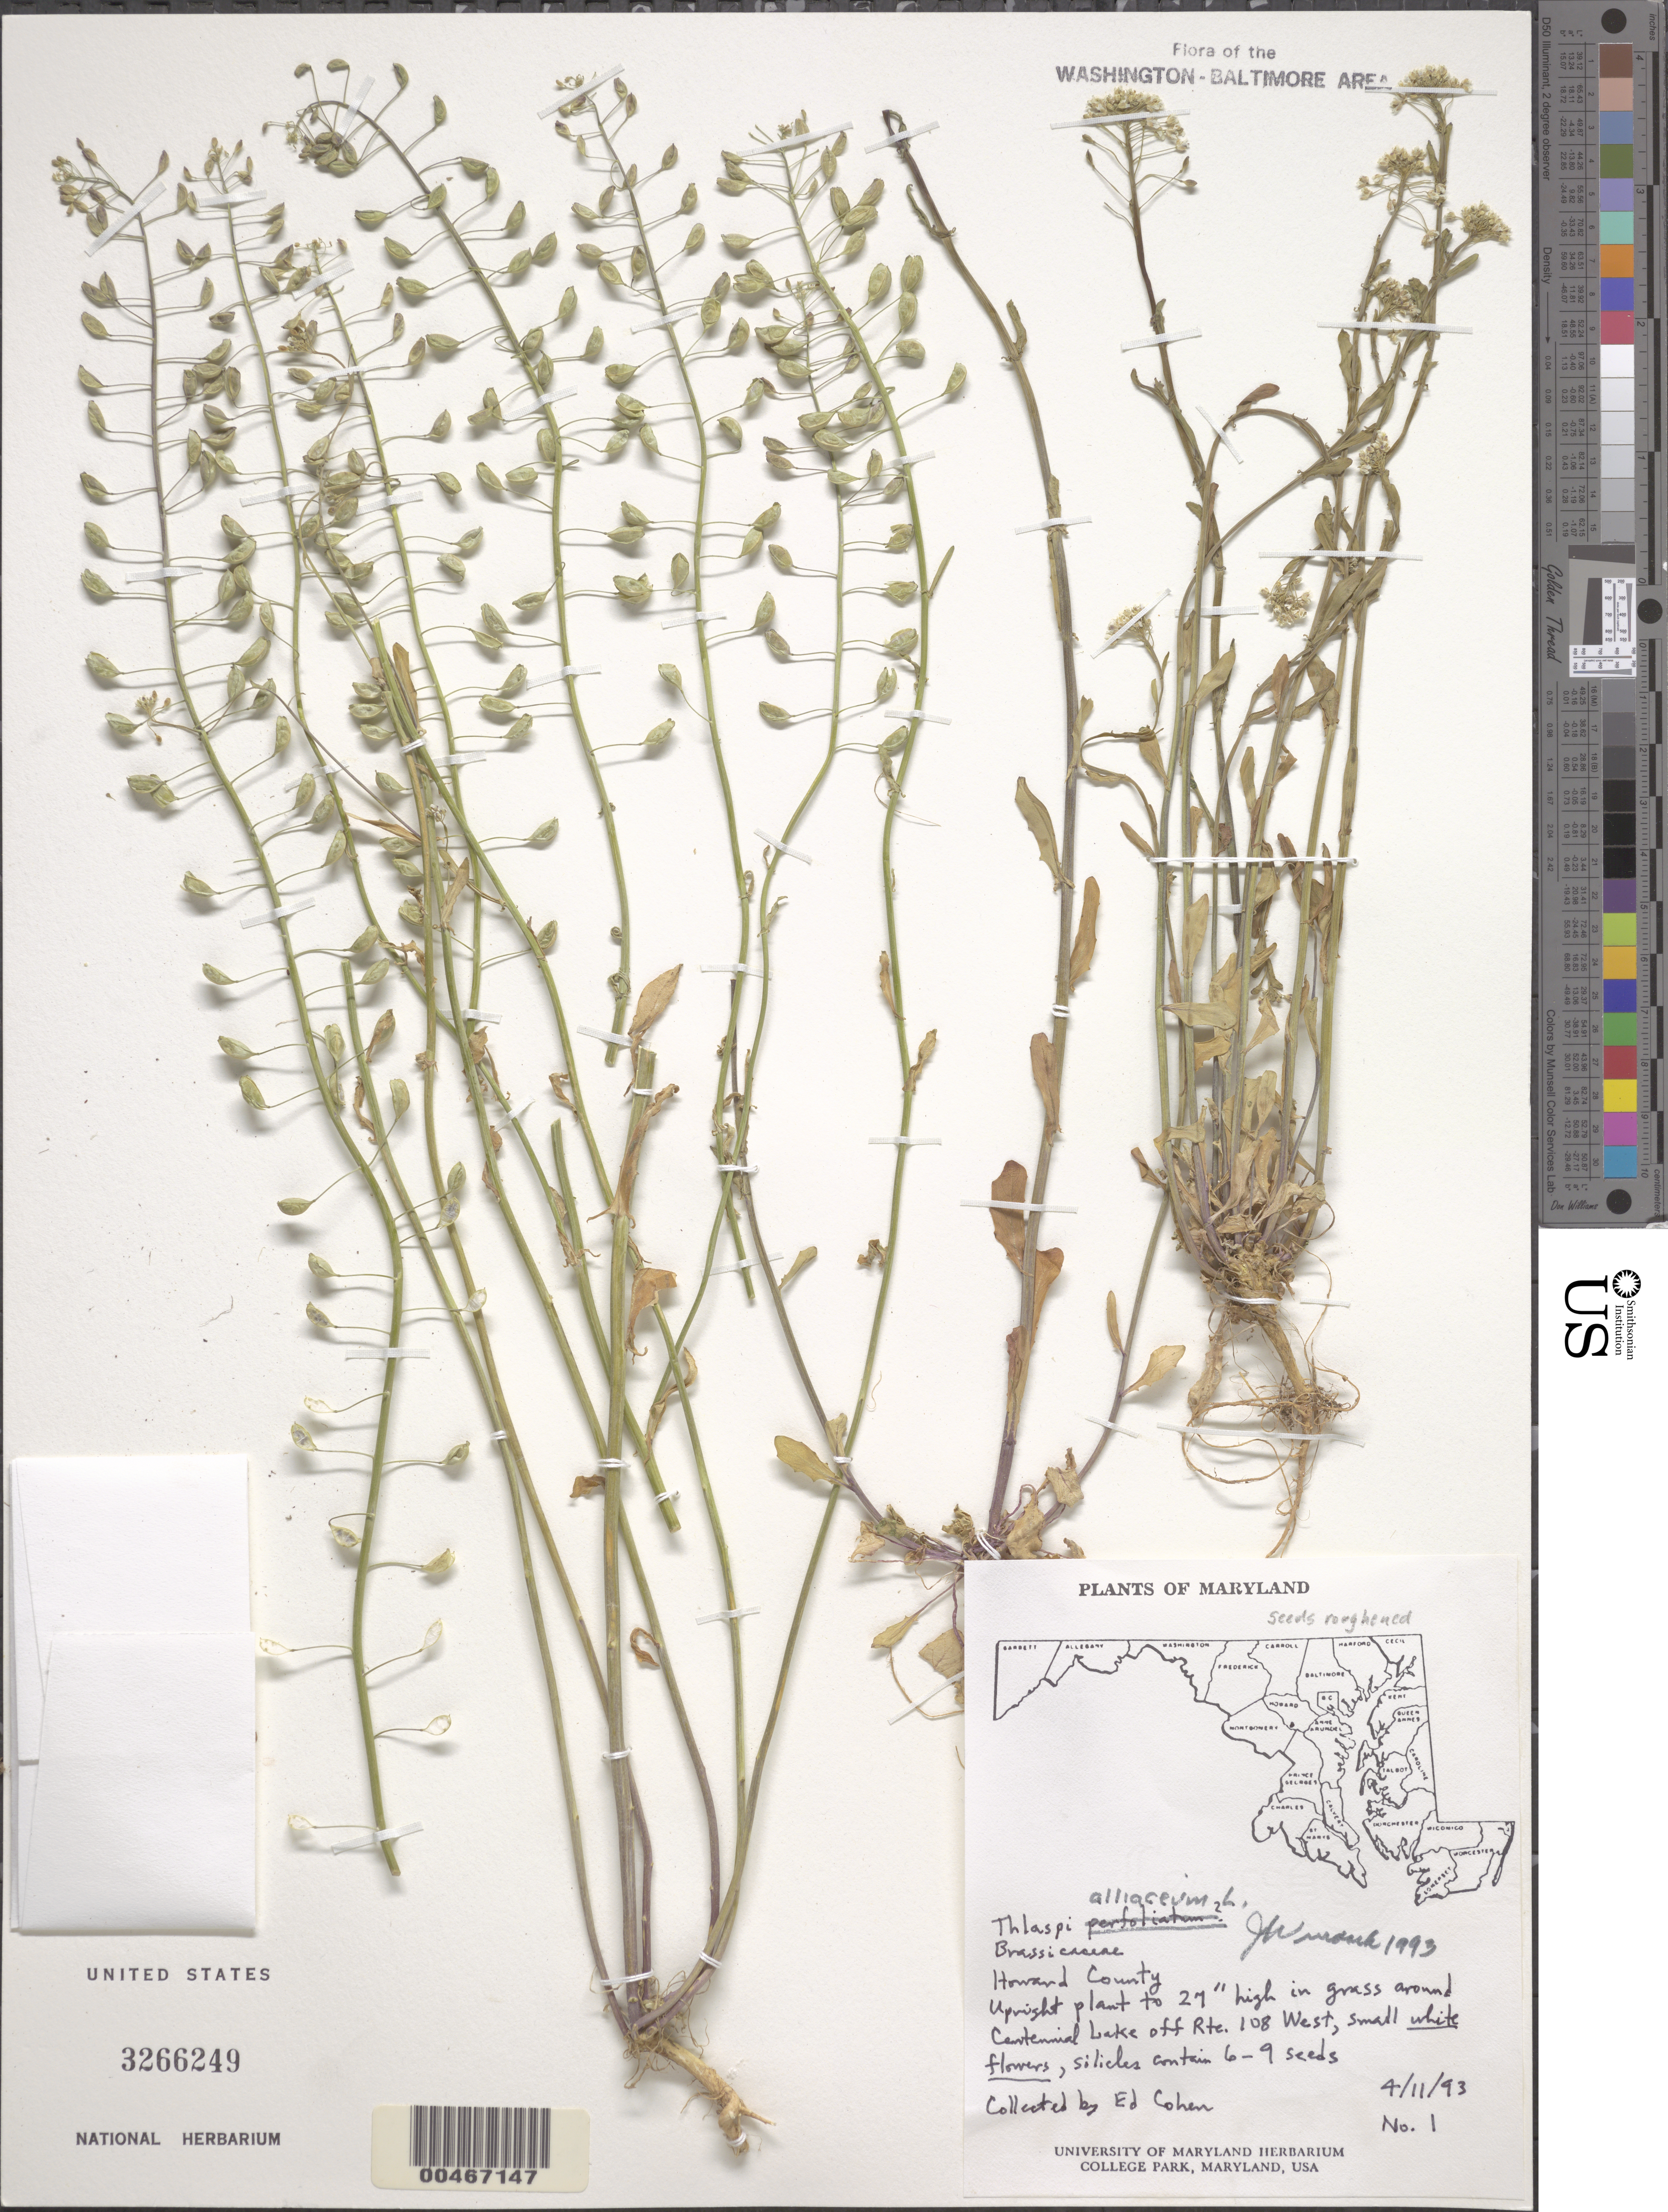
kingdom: Plantae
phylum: Tracheophyta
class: Magnoliopsida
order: Brassicales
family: Brassicaceae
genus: Thlaspi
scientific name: Thlaspi alliaceum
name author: L.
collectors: E. Cohen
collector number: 1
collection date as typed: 11 Apr 1993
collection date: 1993-04-11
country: United States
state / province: Maryland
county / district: Howard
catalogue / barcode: US 3266249